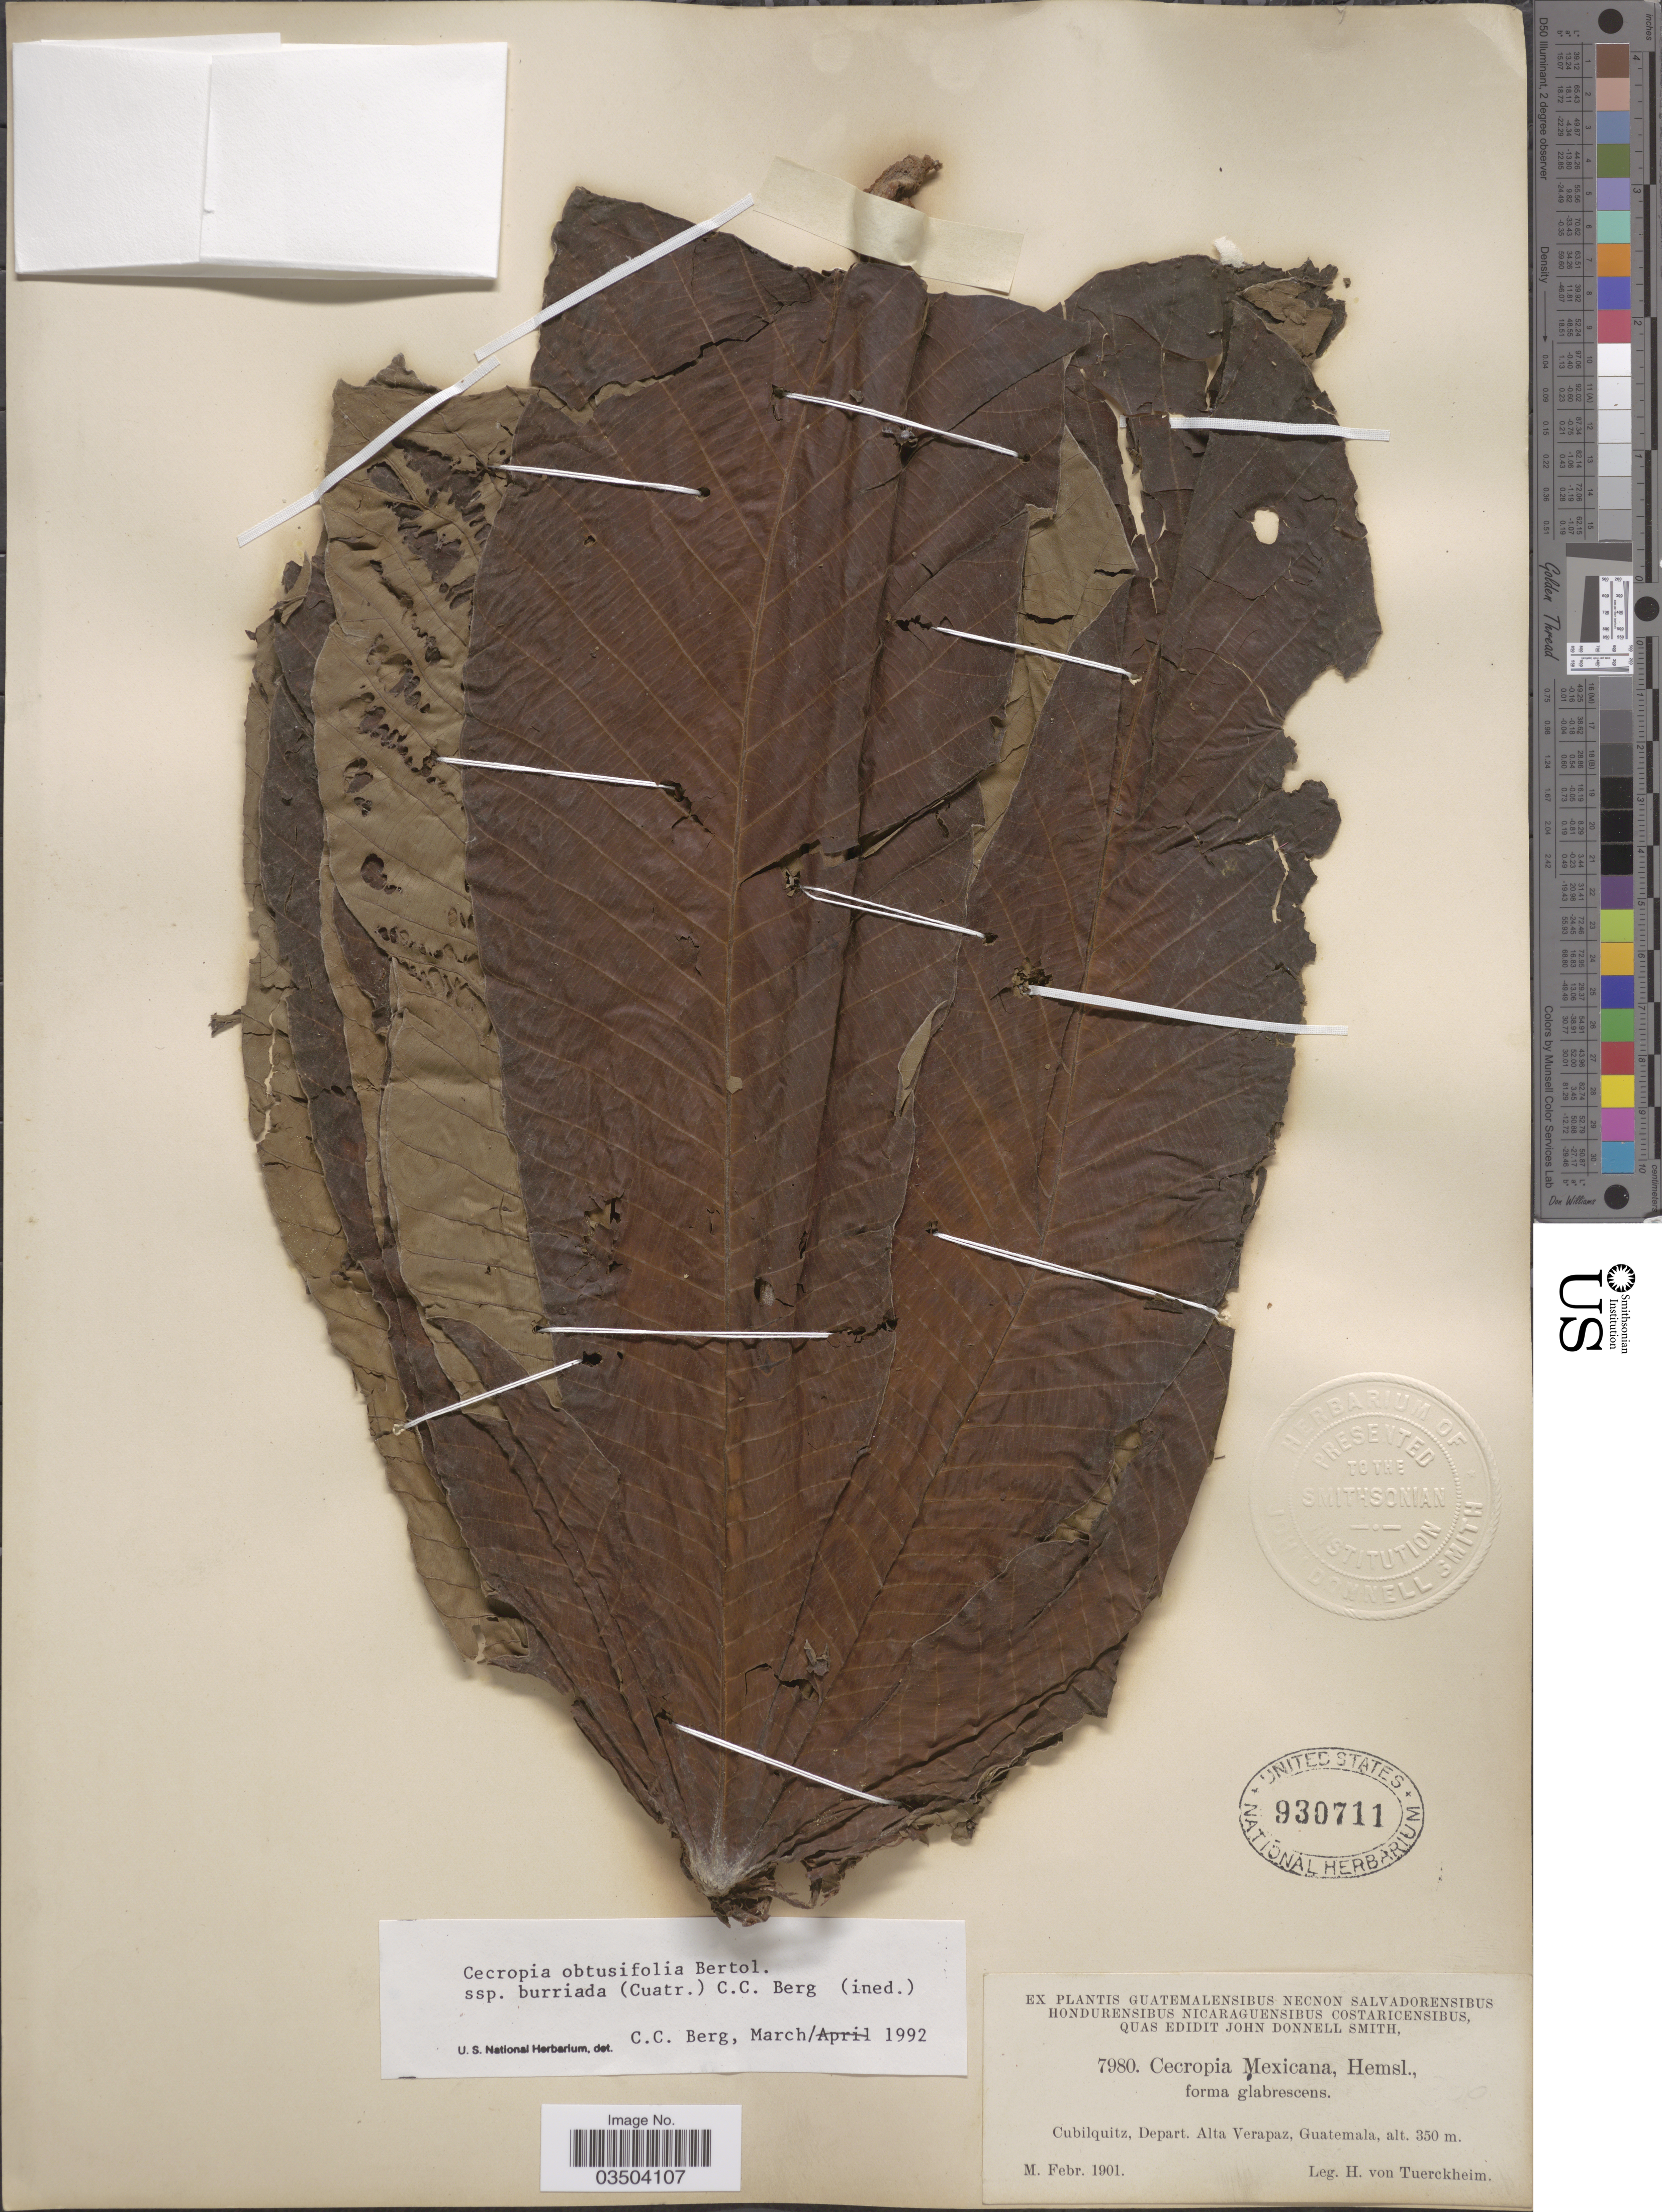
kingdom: Plantae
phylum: Tracheophyta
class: Magnoliopsida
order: Rosales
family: Urticaceae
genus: Cecropia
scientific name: Cecropia obtusifolia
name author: Bertol.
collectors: H. von Türckheim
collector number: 7980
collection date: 1901-02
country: Guatemala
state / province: Alta Verapaz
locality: Cubilquitz, Depart. Alta Verapaz.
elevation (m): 350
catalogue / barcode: US 930711